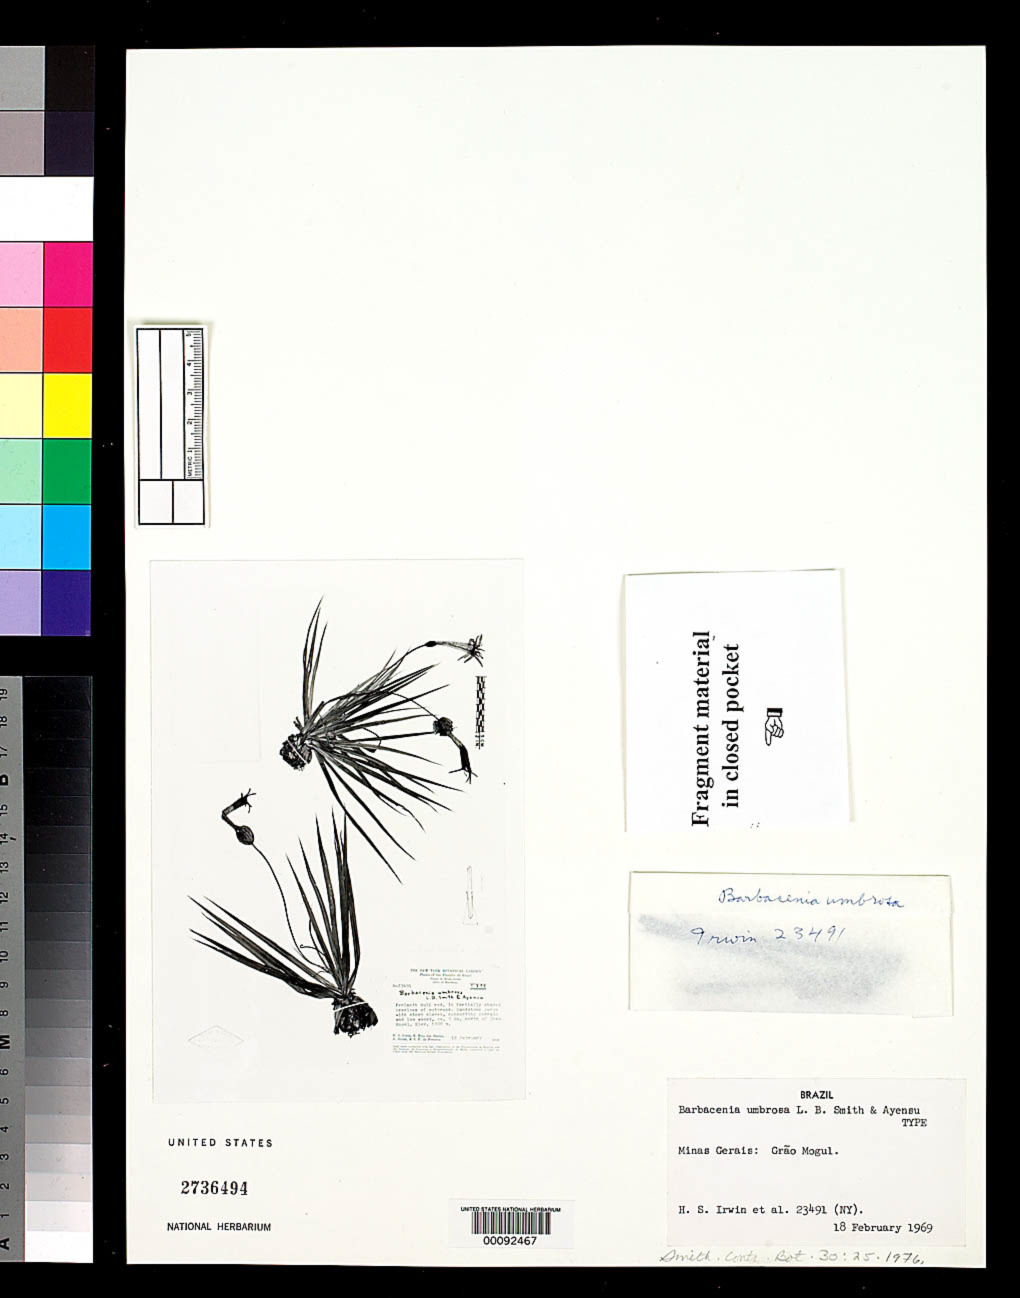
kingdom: Plantae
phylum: Tracheophyta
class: Liliopsida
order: Pandanales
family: Velloziaceae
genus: Barbacenia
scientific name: Barbacenia umbrosa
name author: L.B. Sm. & Ayensu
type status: Isotype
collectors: H. Irwin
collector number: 23491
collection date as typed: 18 Feb 1969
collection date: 1969-02-18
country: Brazil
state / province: Minas Gerais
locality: N of Grao Mogul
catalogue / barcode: US 2736494